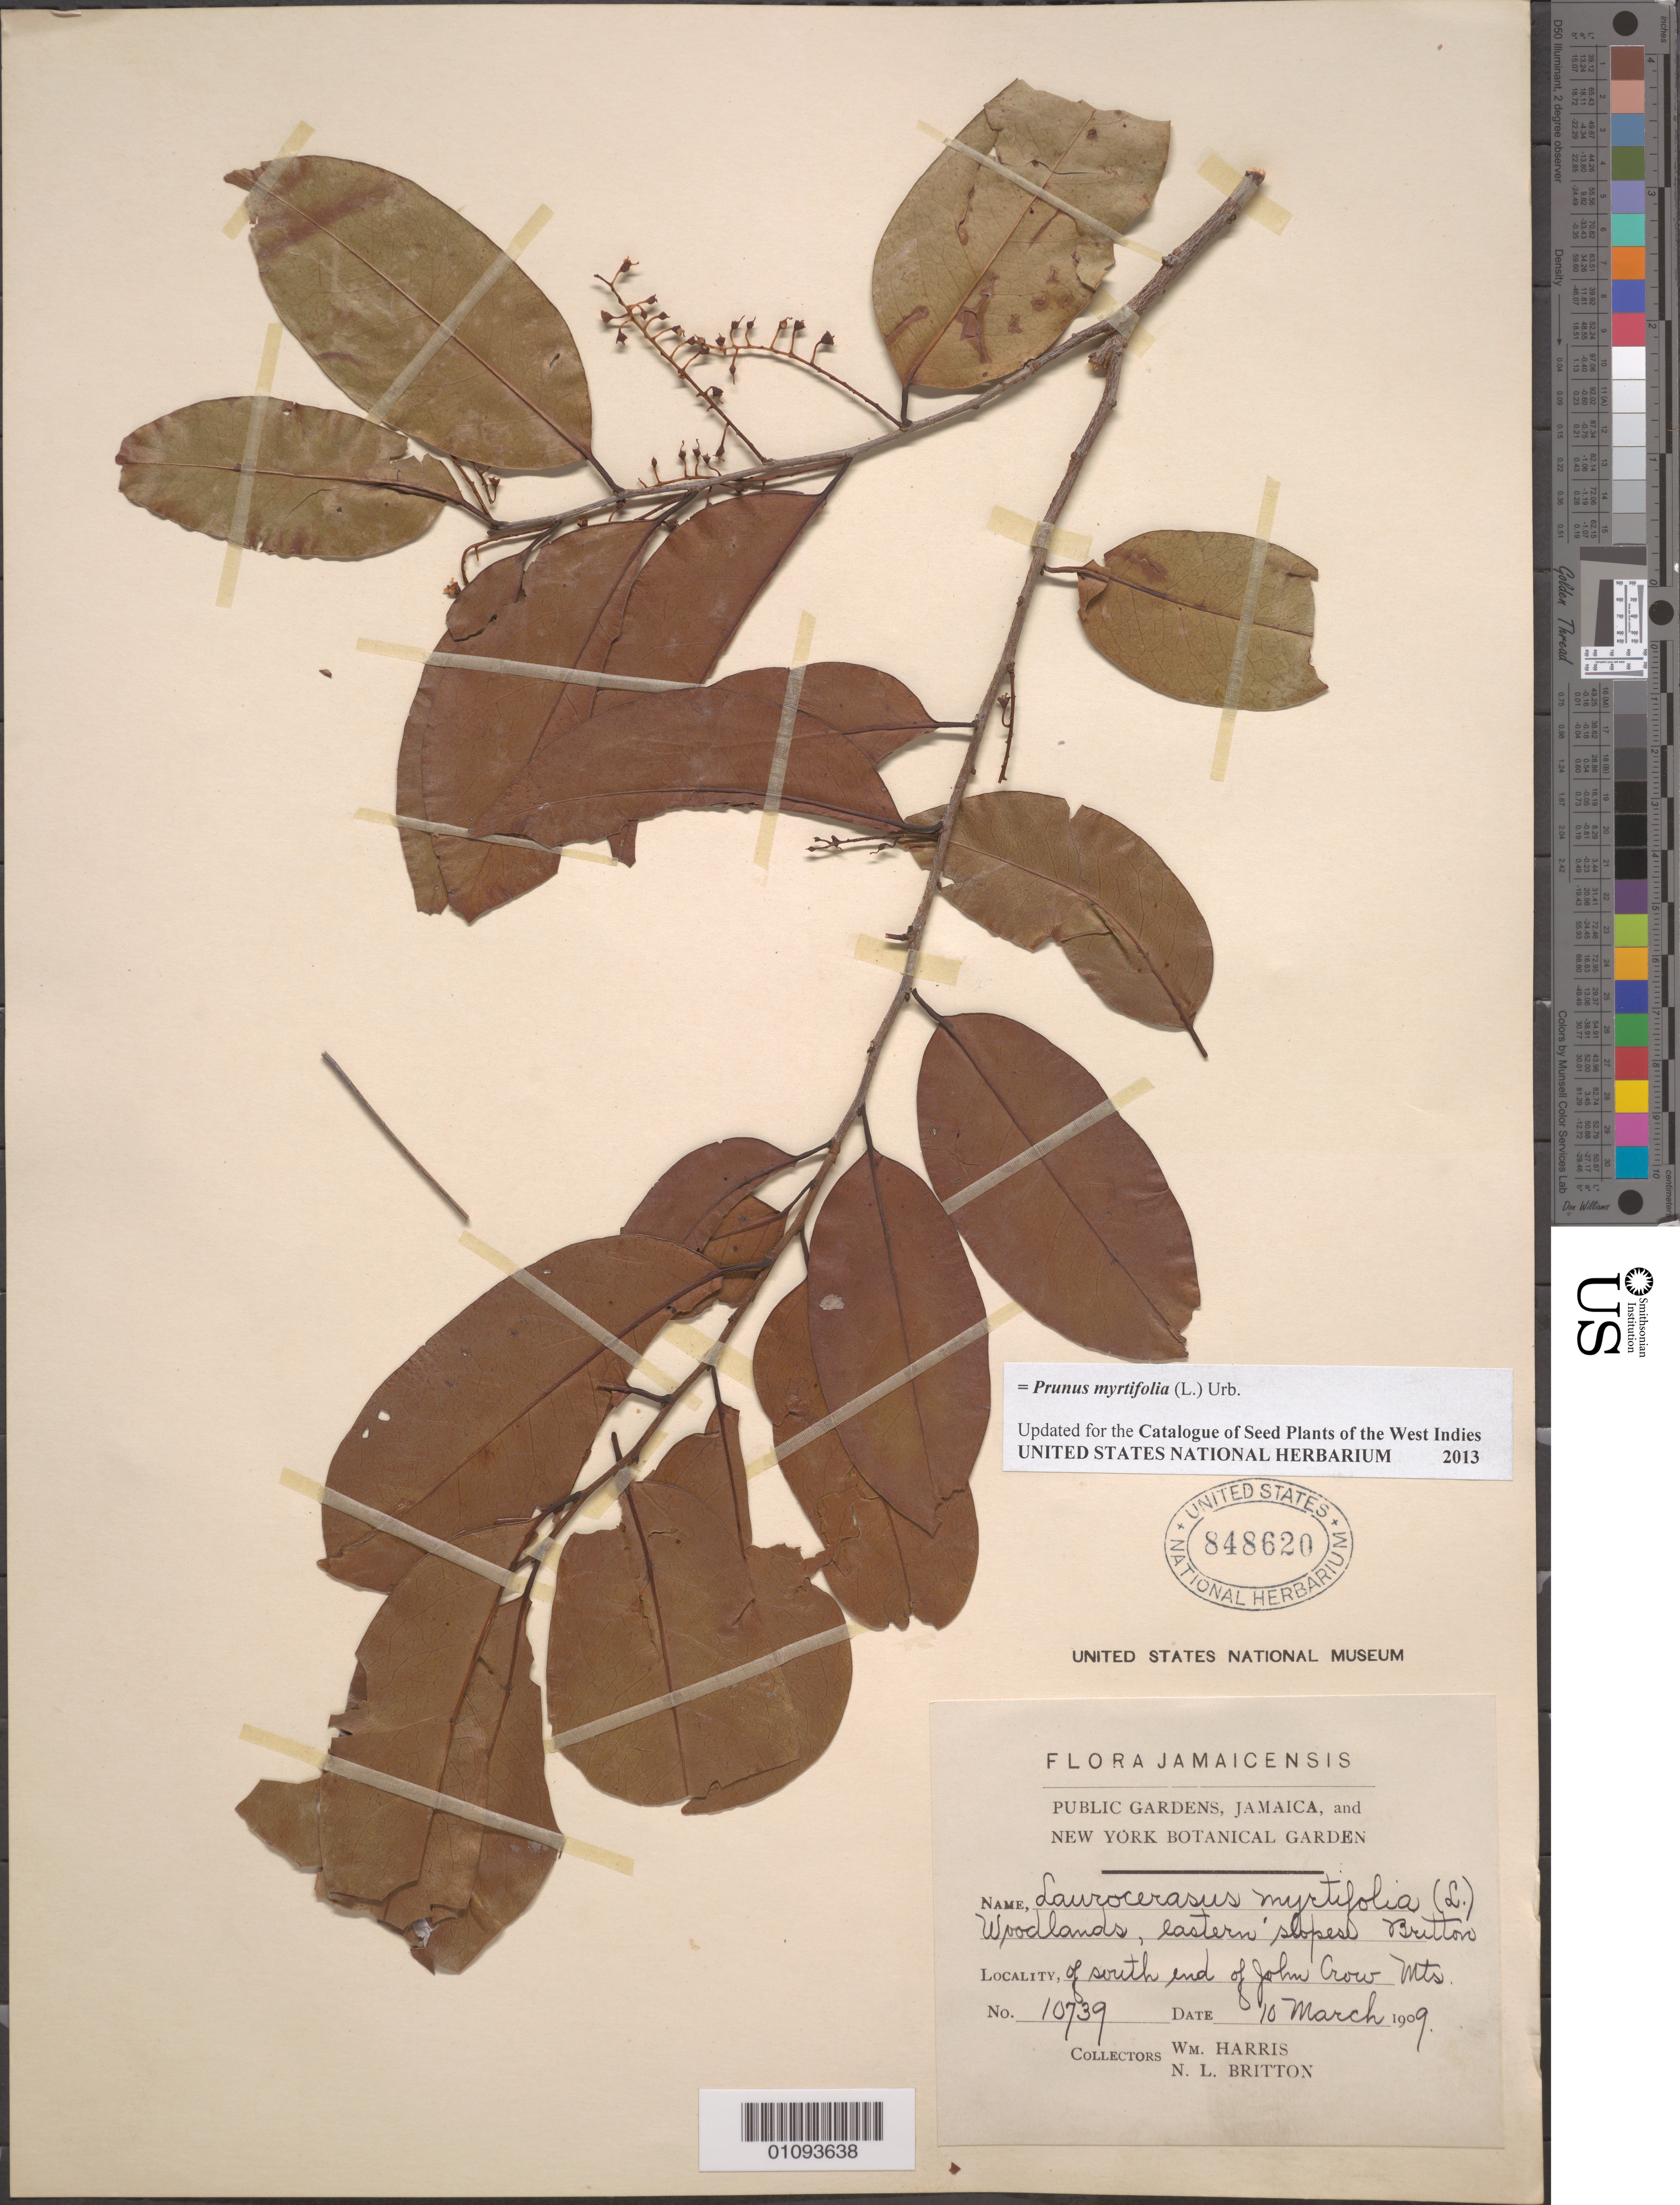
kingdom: Plantae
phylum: Tracheophyta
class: Magnoliopsida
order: Rosales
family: Rosaceae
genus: Prunus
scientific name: Prunus myrtifolia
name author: (L.) Urb.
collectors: W. Harris & N. Britton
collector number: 10739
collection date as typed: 10 Mar 1909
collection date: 1909-03-10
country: Jamaica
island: Jamaica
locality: Woodlands, Eastern slopes of South end of John Crow mountains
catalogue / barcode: US 848620